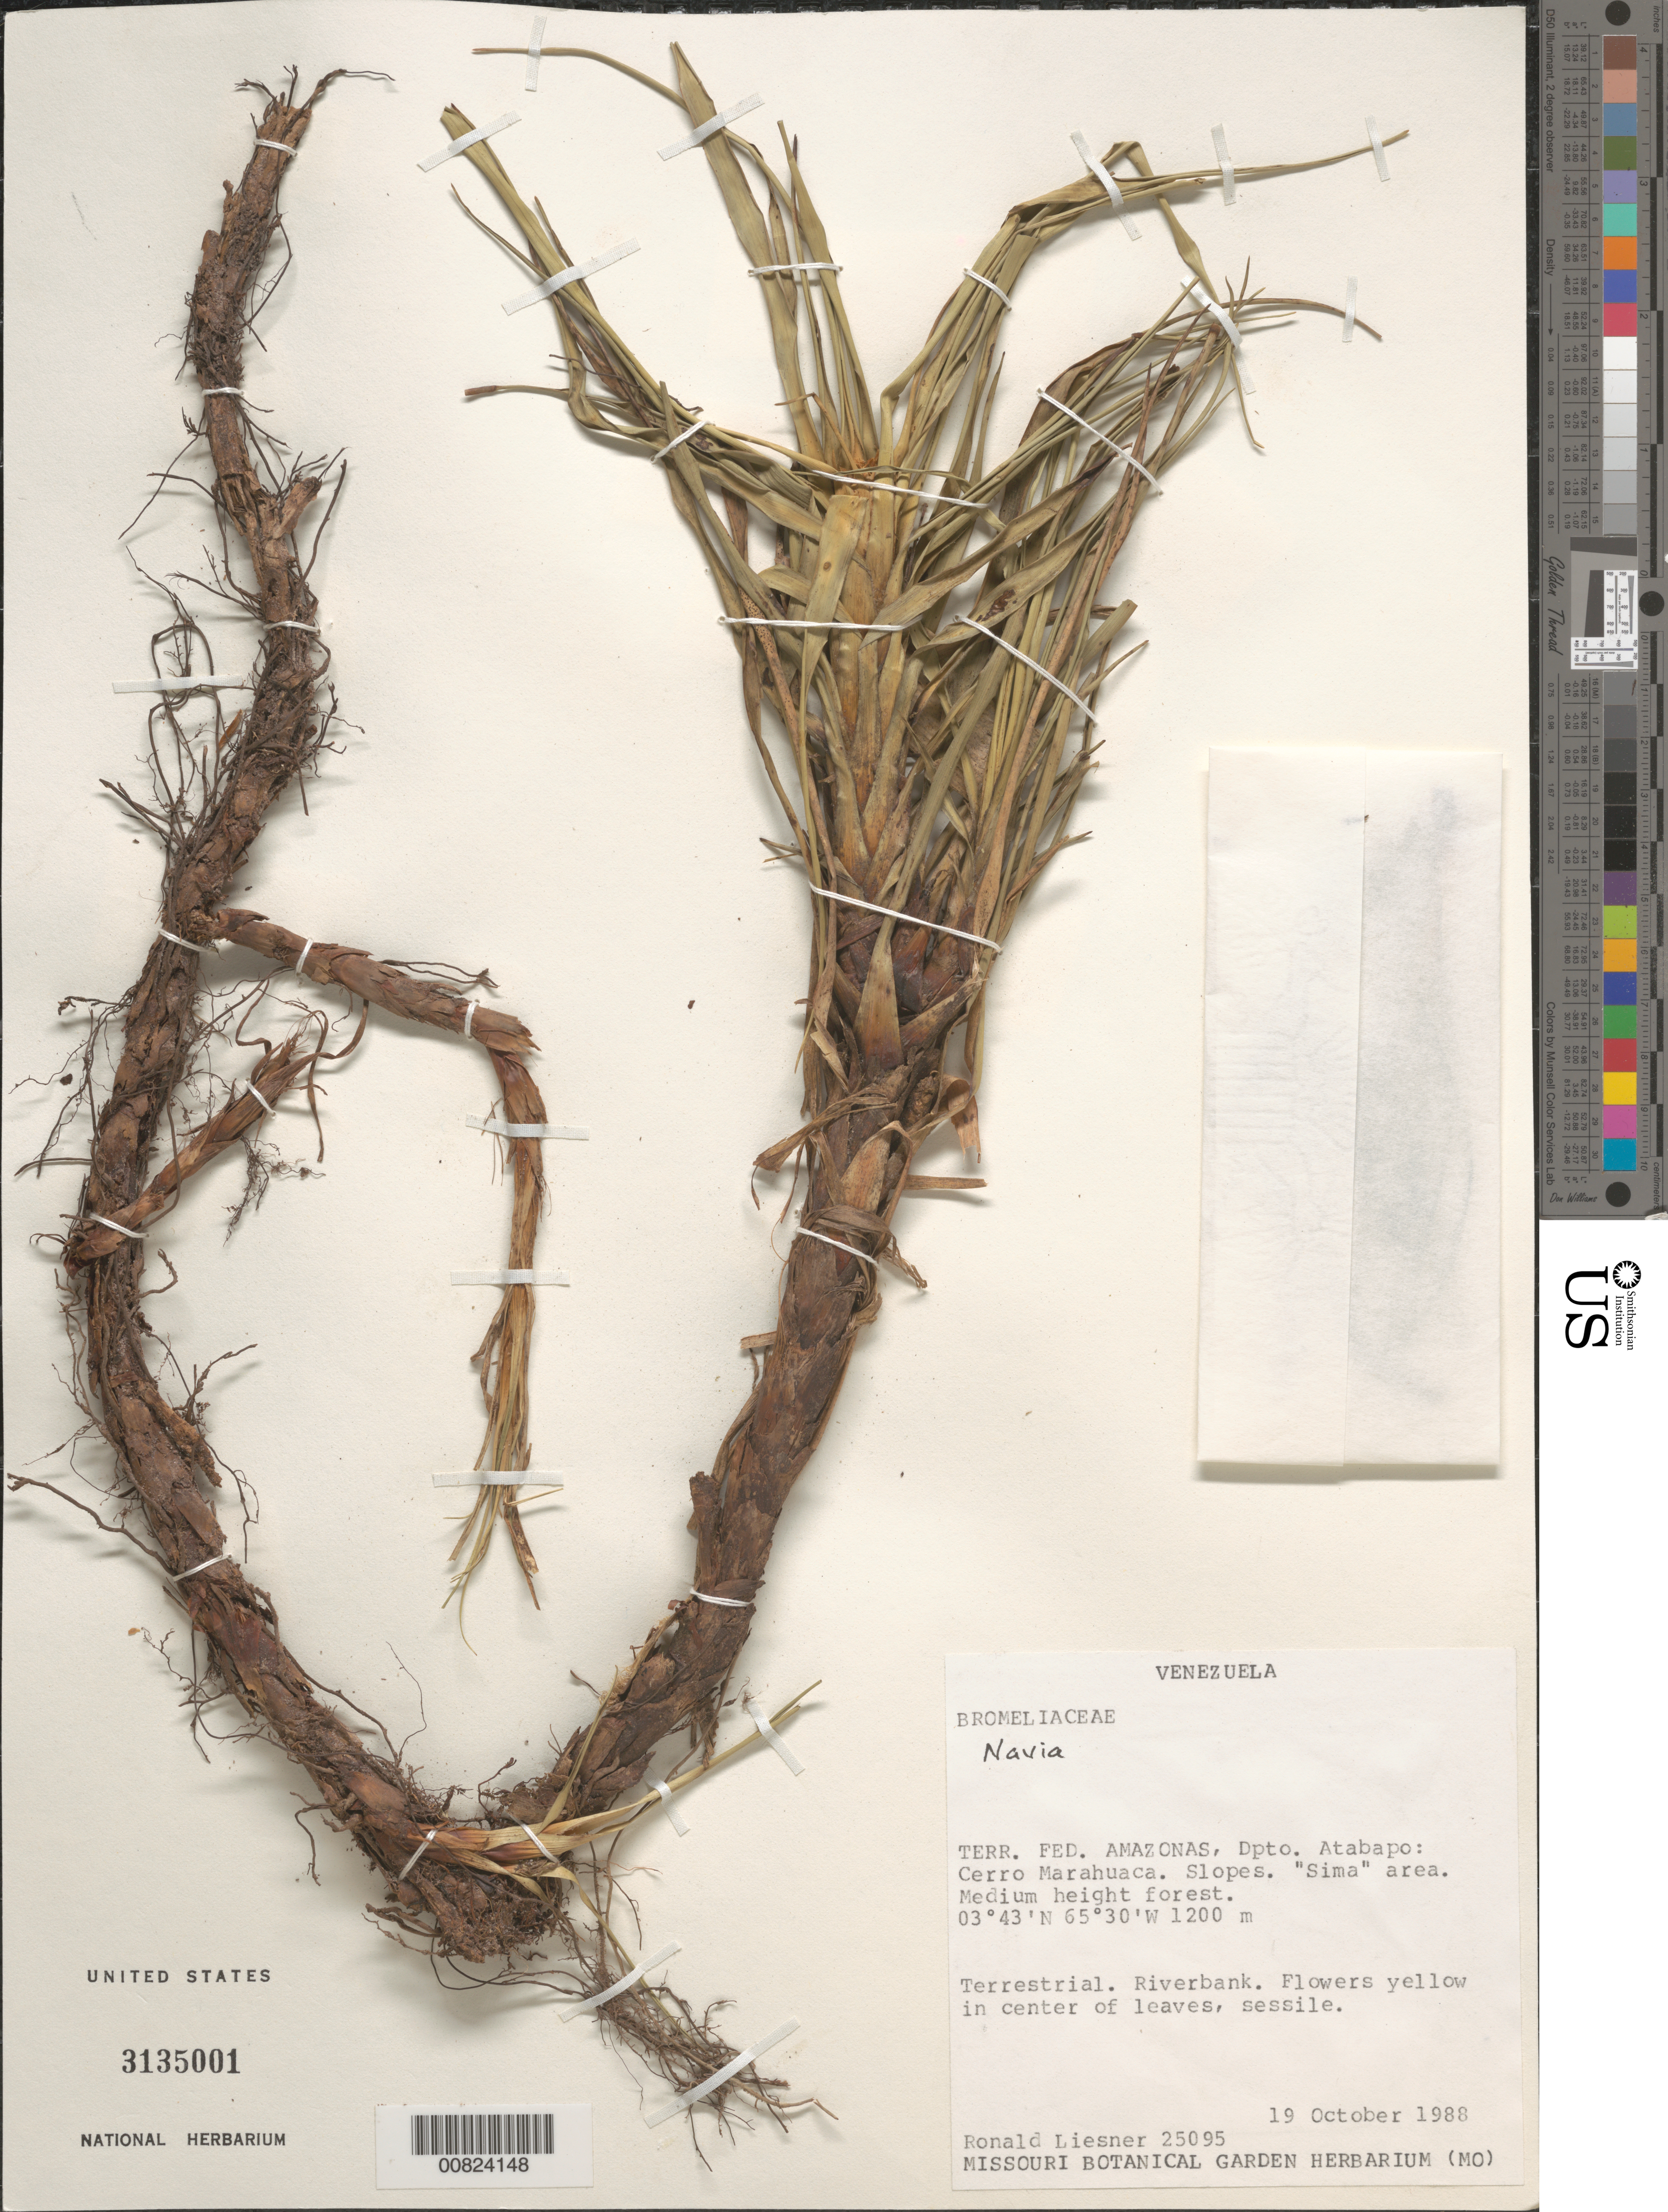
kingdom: Plantae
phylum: Tracheophyta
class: Liliopsida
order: Poales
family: Bromeliaceae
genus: Navia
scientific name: Navia sp.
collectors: R. L. Liesner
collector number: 25095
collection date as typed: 19-Oct-88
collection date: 1988-10-19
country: Venezuela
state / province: Amazonas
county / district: Atabapo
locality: Cerro Marahuaca, "Sima" area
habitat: Riverbank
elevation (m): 1200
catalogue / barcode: US 3135001